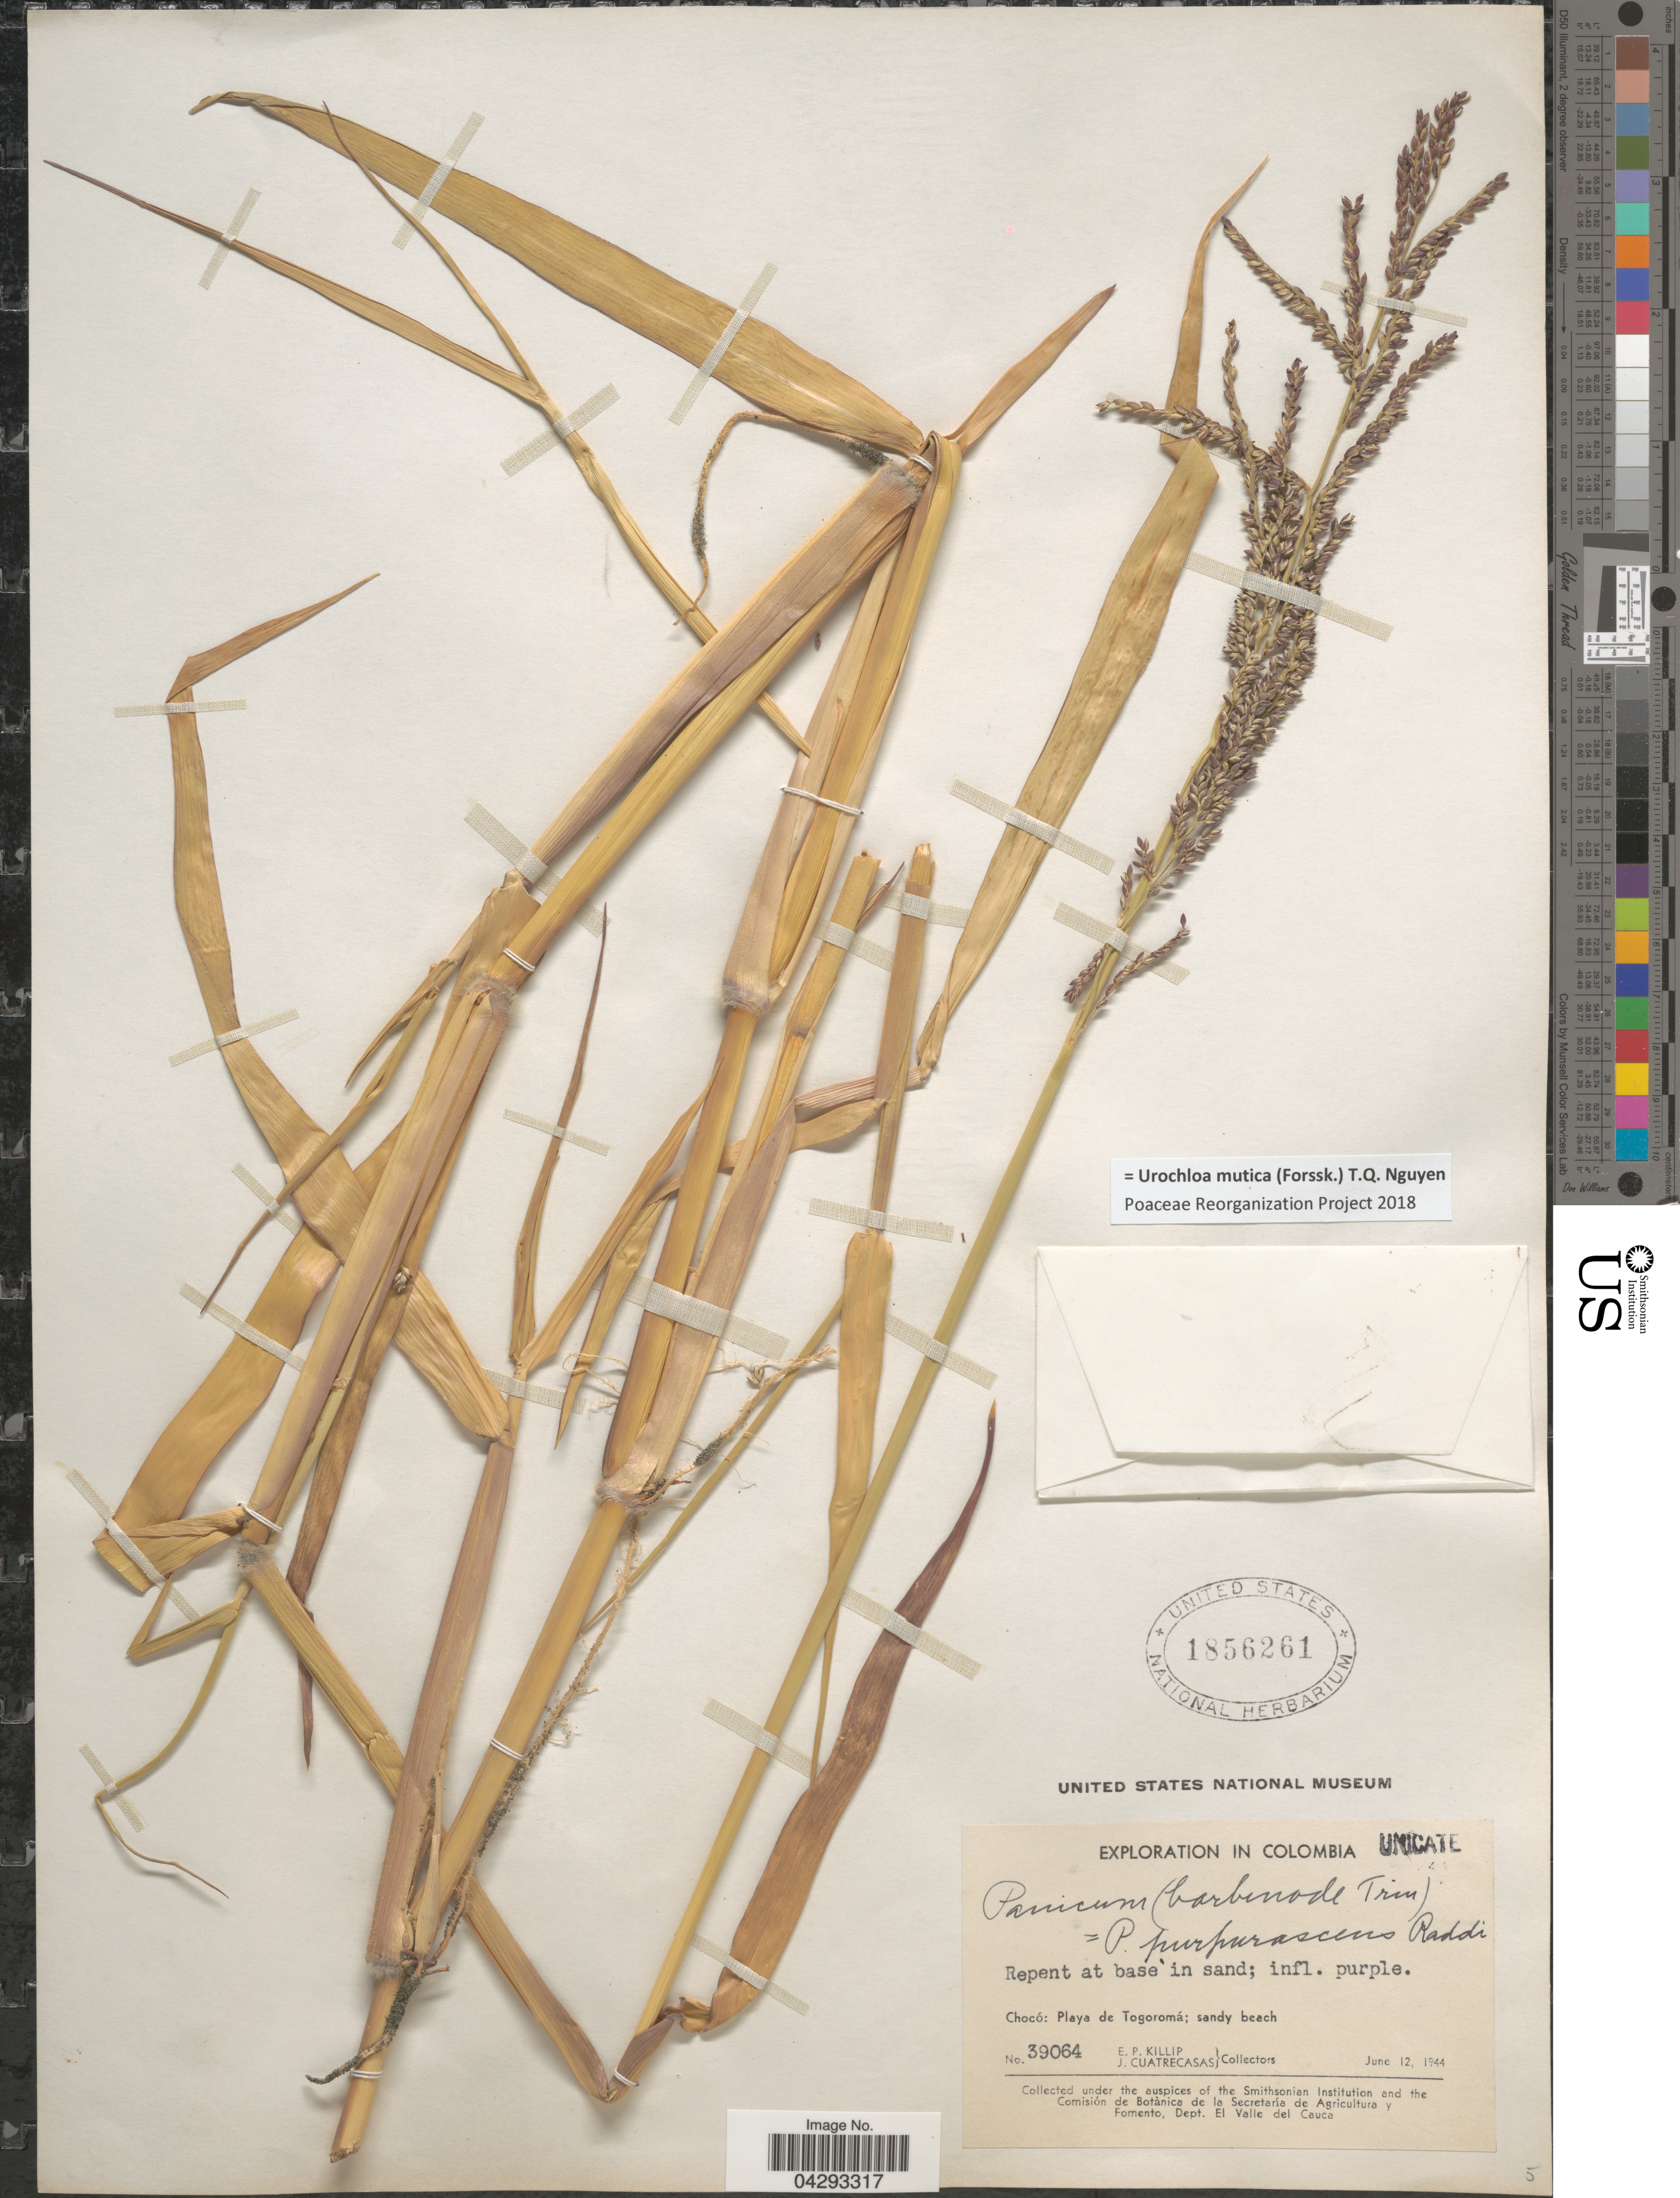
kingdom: Plantae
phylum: Tracheophyta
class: Liliopsida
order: Poales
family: Poaceae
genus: Urochloa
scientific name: Urochloa mutica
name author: (Forssk.) T.Q. Nguyen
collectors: E. P. Killip & J. Cuatrecasas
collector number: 39064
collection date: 1944-06-12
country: Colombia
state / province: Chocó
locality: Exploration In Colombia. Playa de Togoromá; sandy beach.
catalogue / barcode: US 1856261